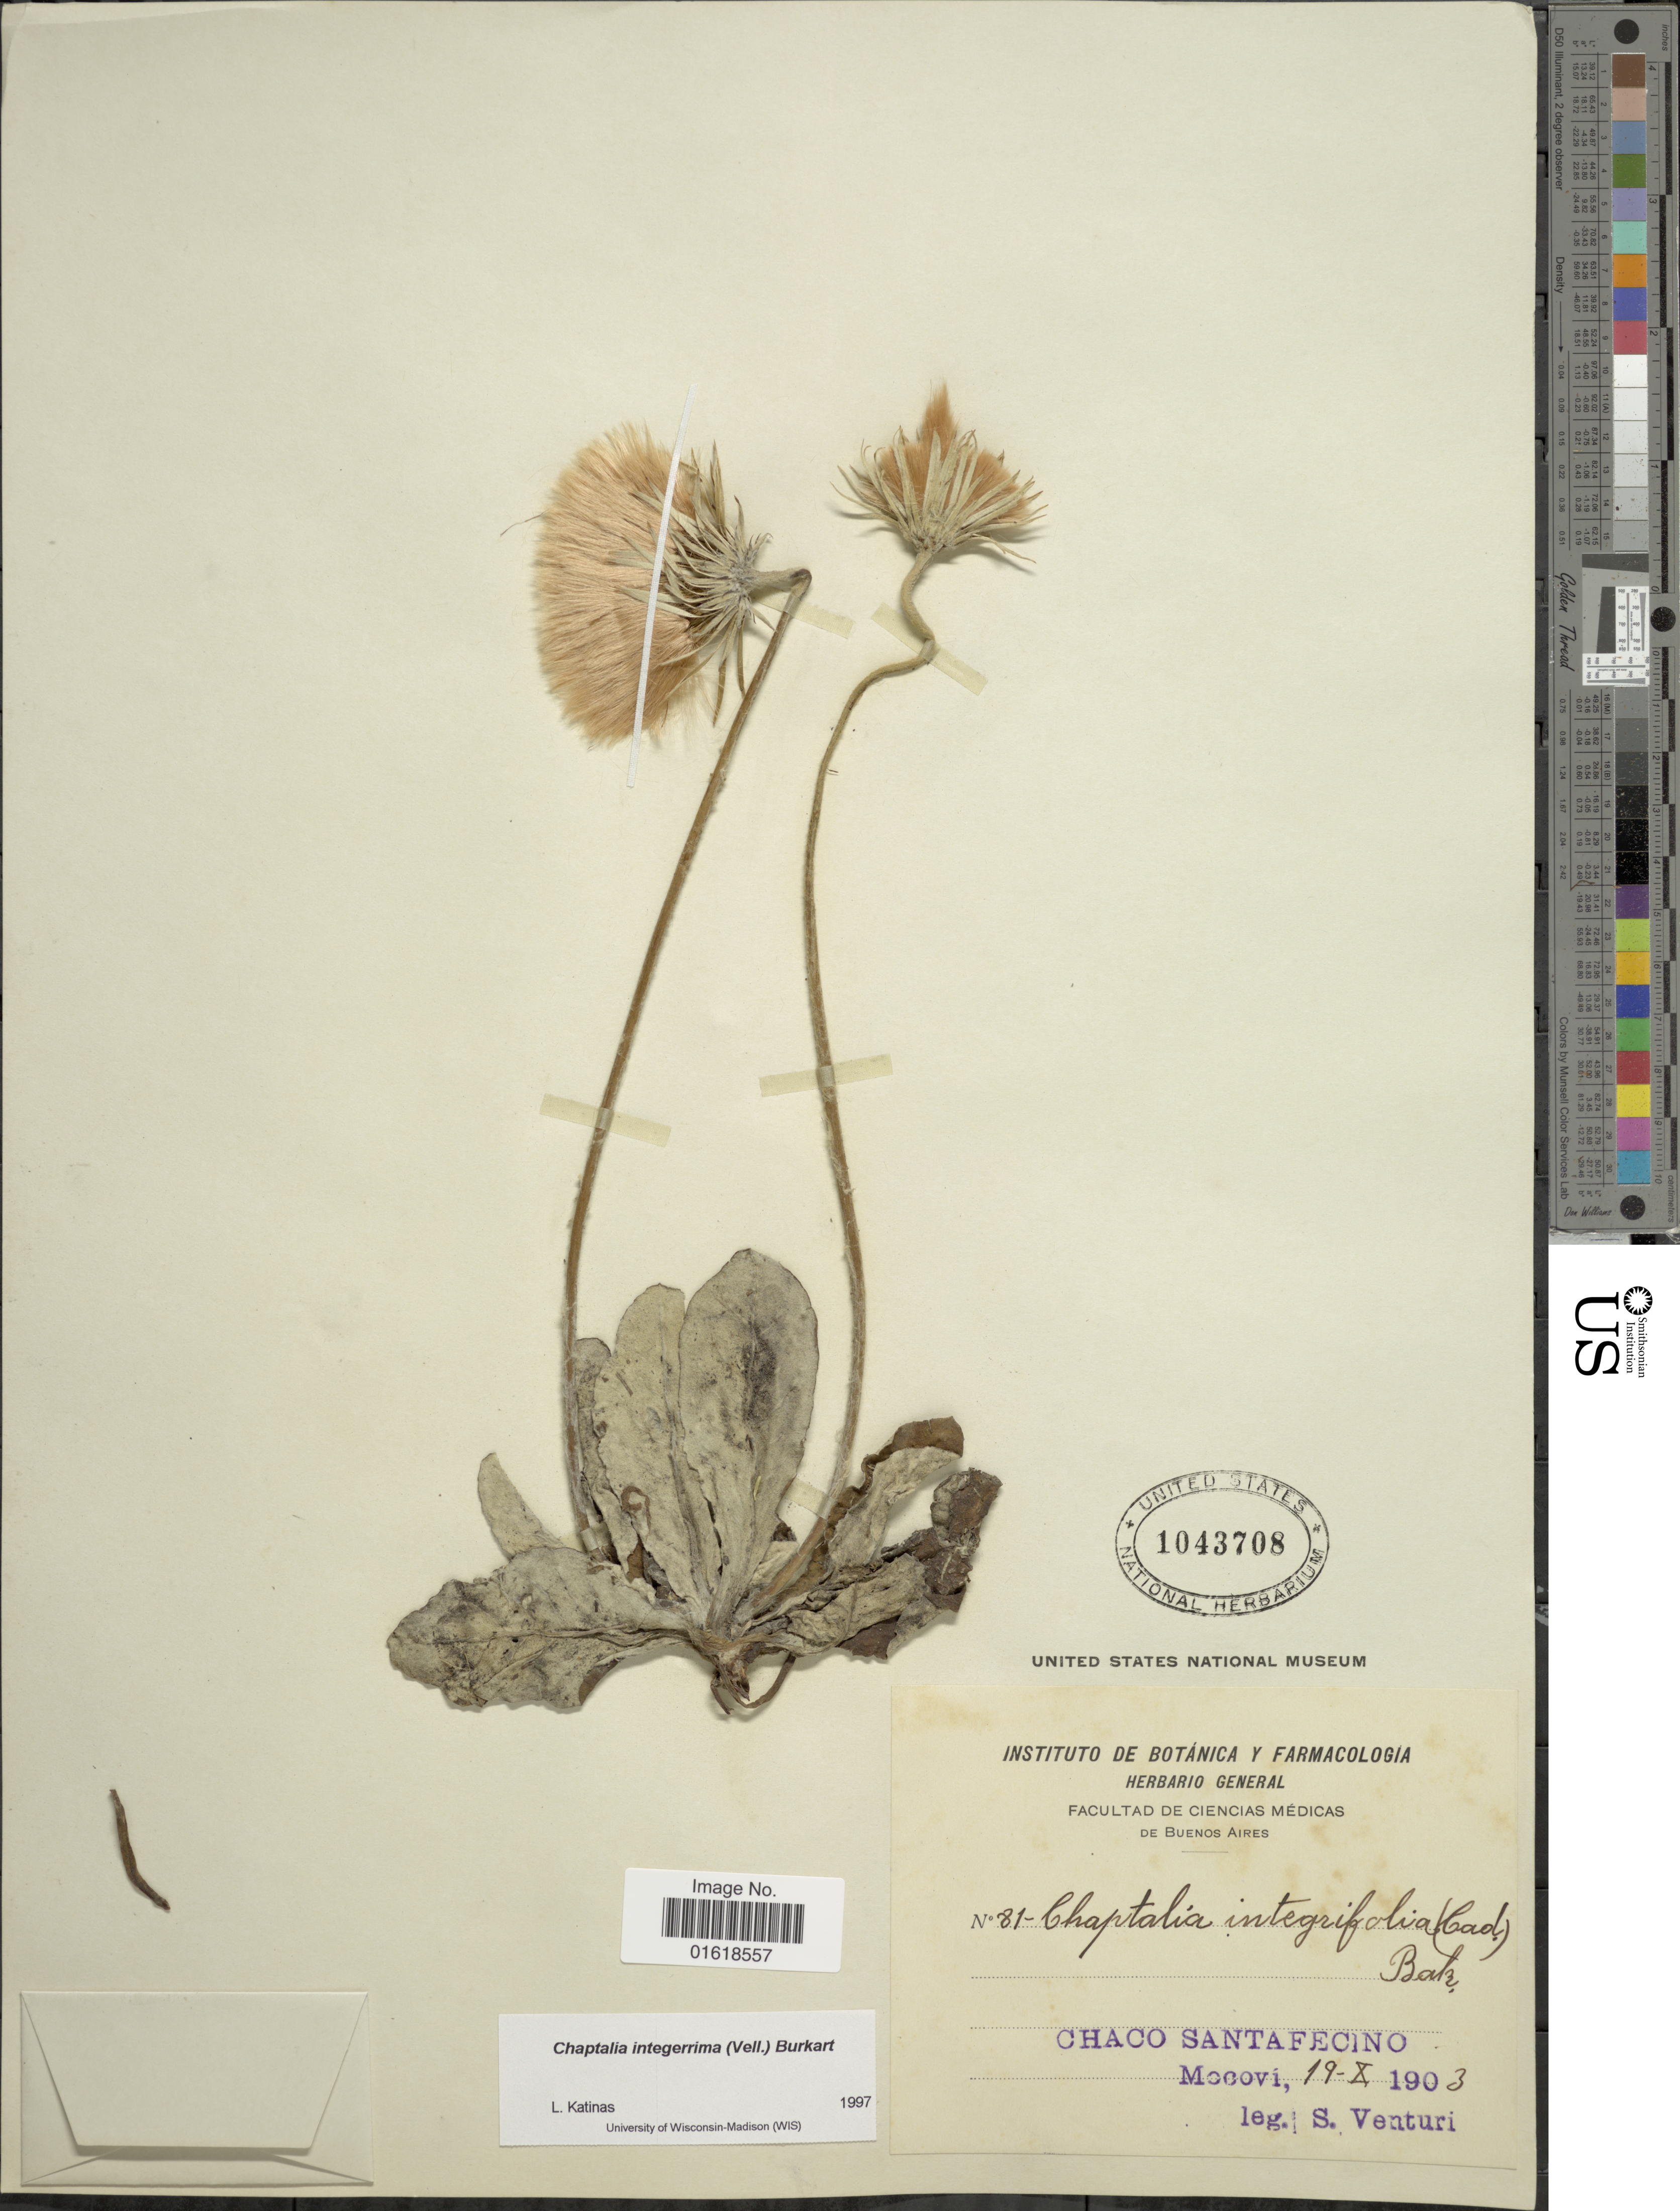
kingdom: Plantae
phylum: Tracheophyta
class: Magnoliopsida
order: Asterales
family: Asteraceae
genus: Chaptalia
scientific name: Chaptalia integerrima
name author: (Vell.) Burkart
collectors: S. Venturi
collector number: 81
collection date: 1903-10-19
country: Argentina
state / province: Buenos Aires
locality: Facultad de Ciencias Médicas de Buenos Aires. Chaco Santafecino, Mocovi.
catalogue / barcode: US 1043708